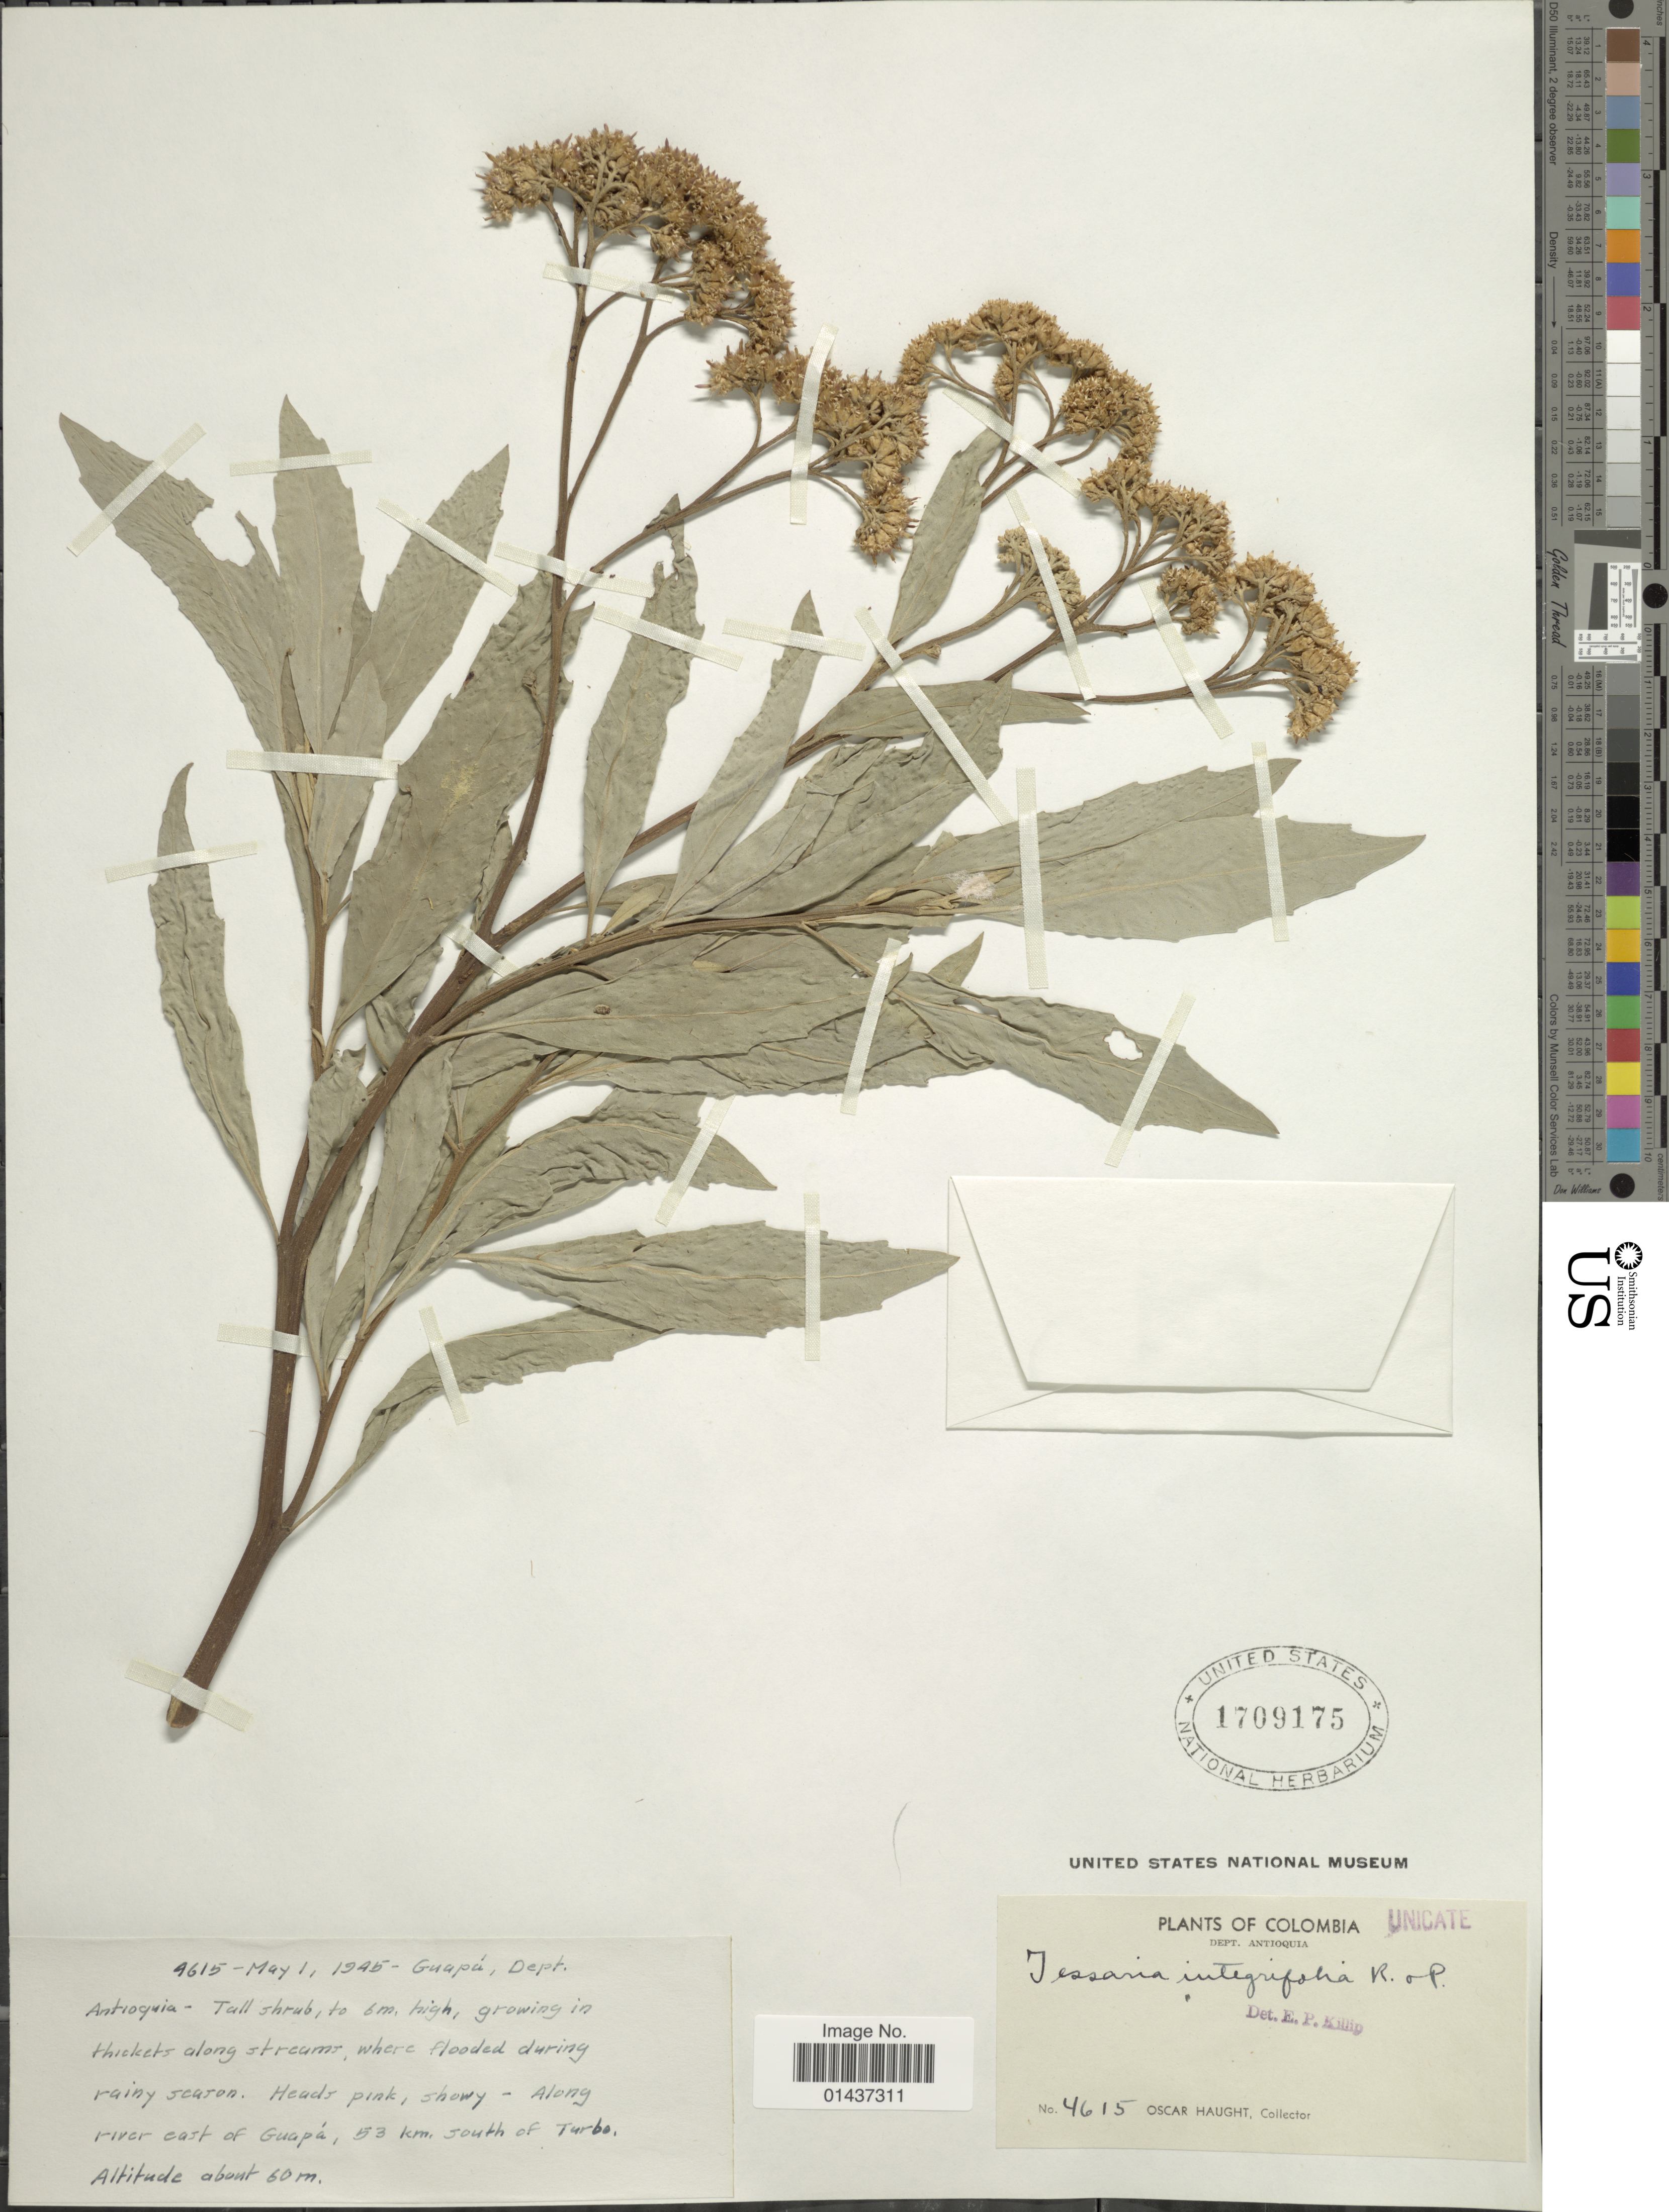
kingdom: Plantae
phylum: Tracheophyta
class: Magnoliopsida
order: Asterales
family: Asteraceae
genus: Tessaria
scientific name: Tessaria integrifolia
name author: Ruiz & Pav.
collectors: O. L. Haught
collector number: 4615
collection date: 1945-05-01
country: Colombia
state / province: Antioquia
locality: Dept. Antioquia, Guapú, along river east of Guapá, 53 km south of Turbo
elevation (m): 60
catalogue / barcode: US 1709175